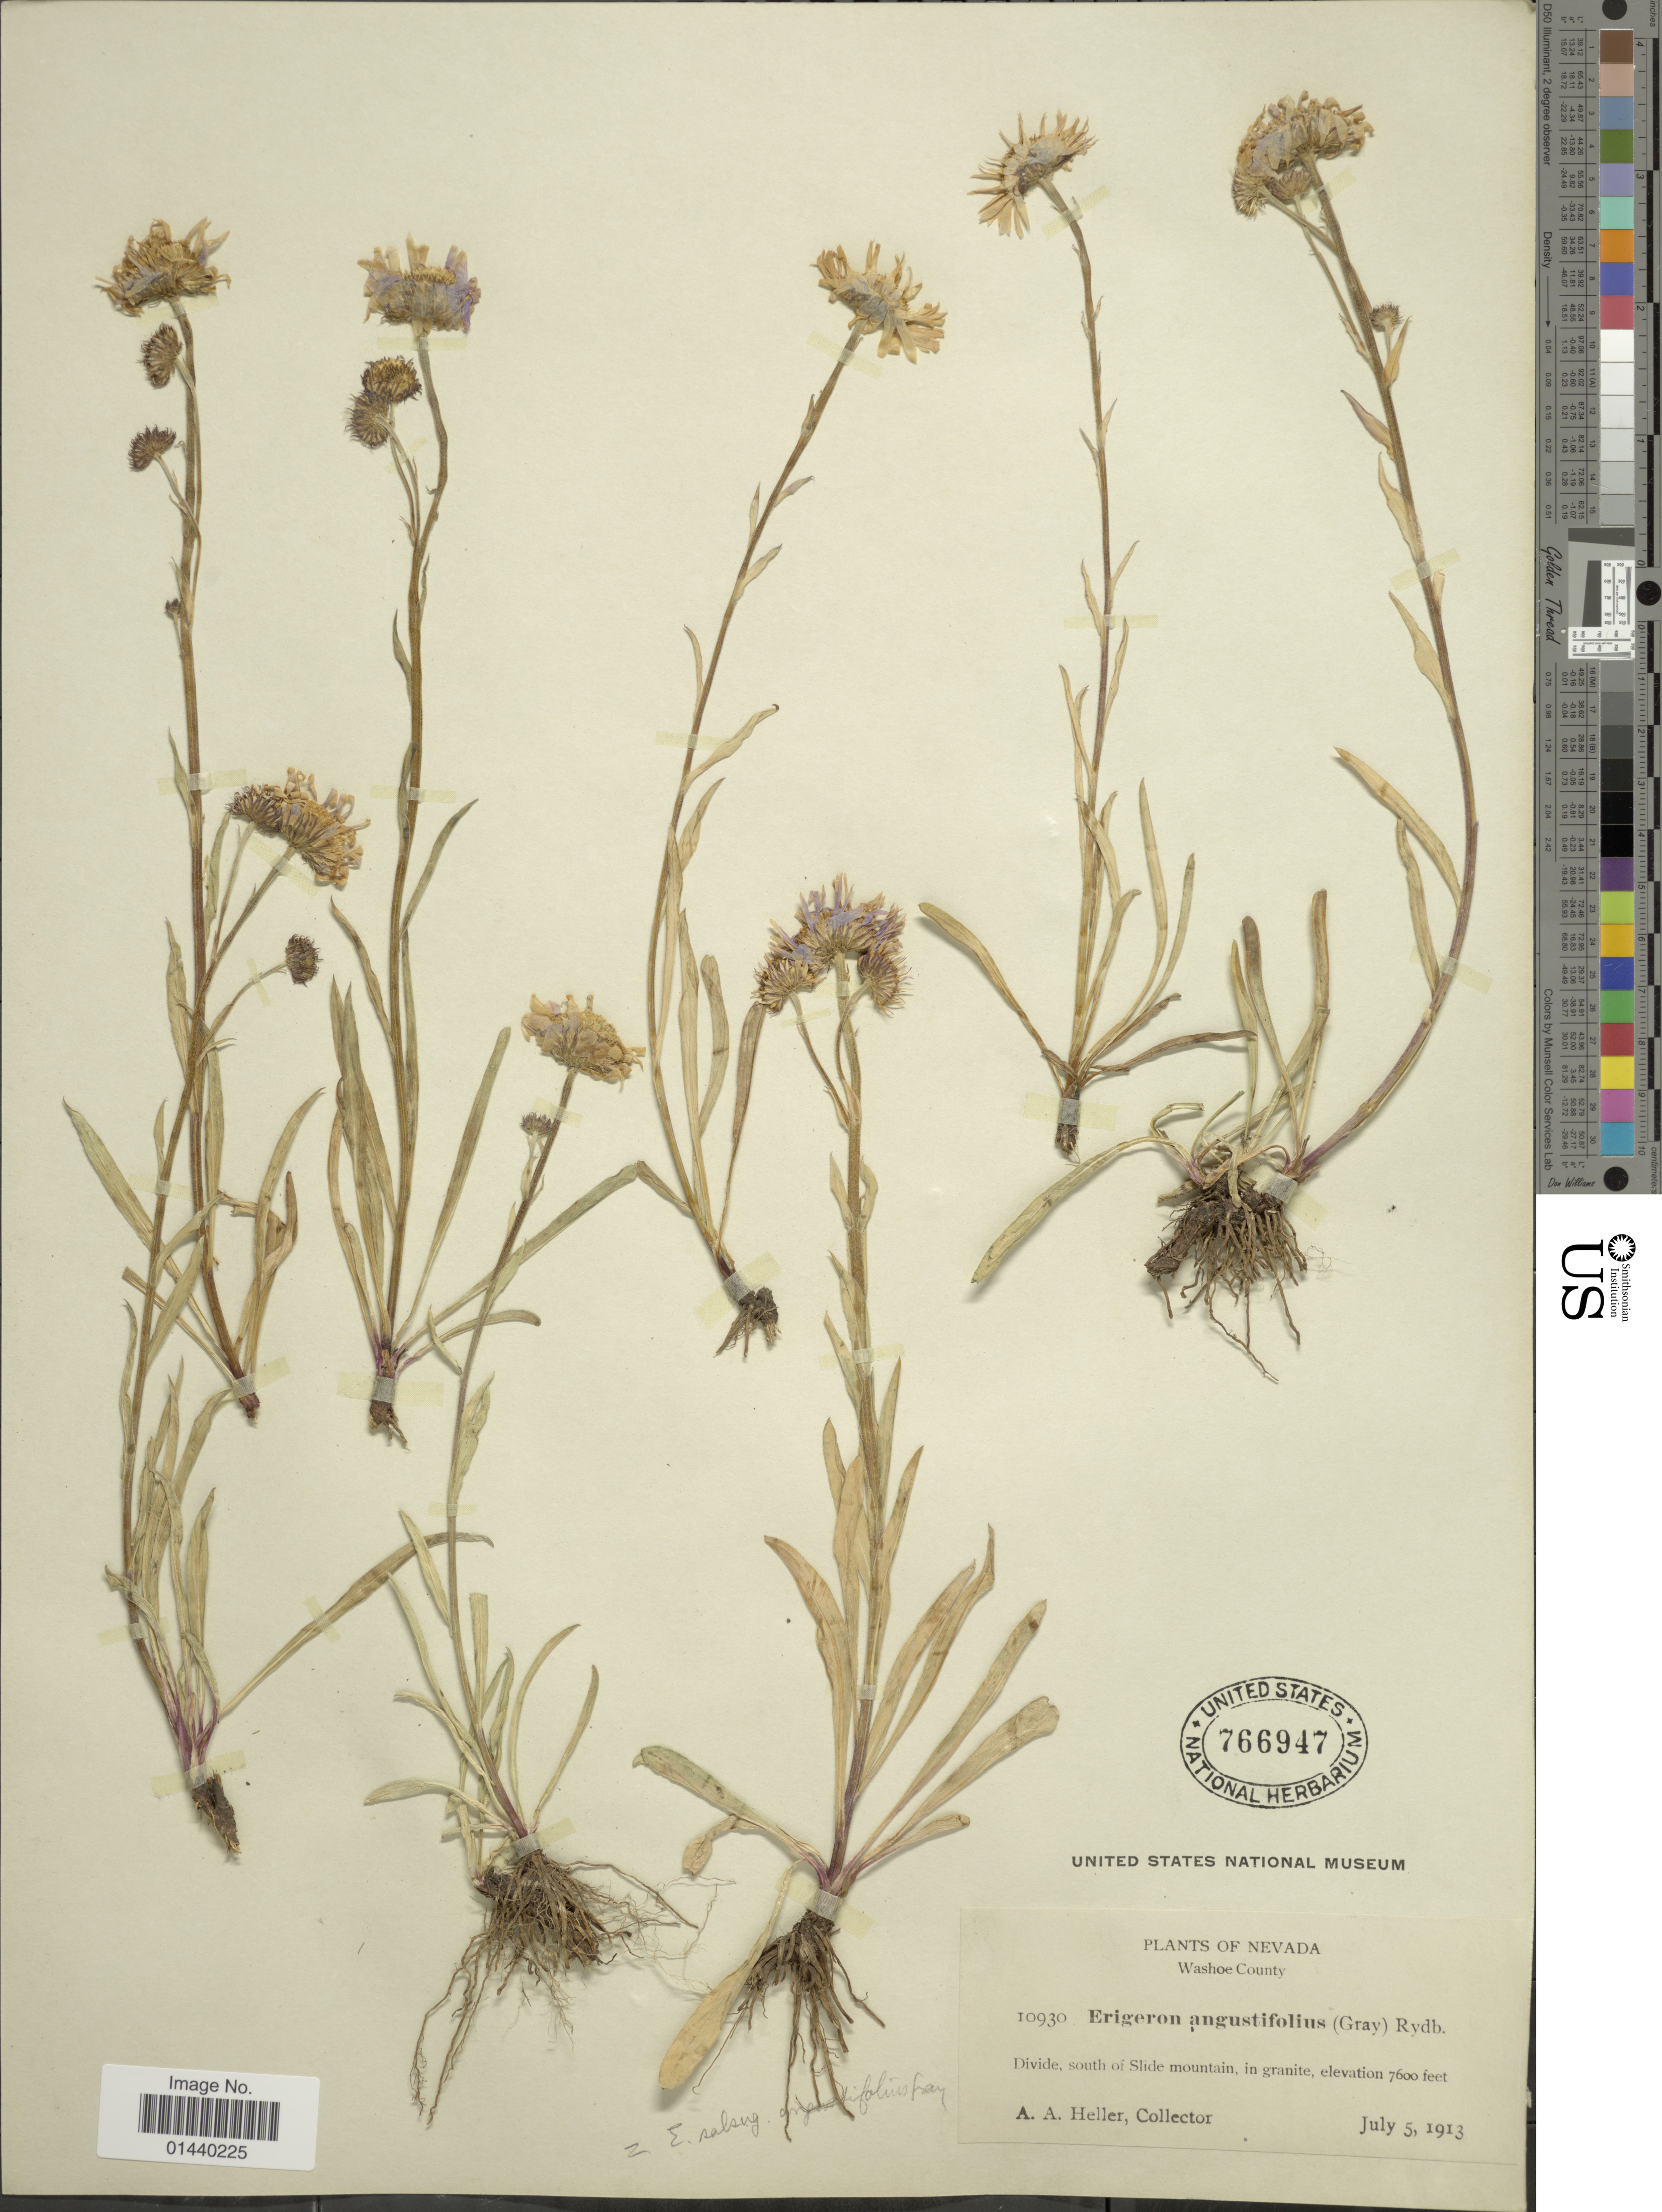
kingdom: Plantae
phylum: Tracheophyta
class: Magnoliopsida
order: Asterales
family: Asteraceae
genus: Erigeron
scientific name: Erigeron salsuginosus var. angustifolius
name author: A. Gray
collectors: A. A. Heller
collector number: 10930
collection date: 1913-07-05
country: United States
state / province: Nevada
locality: Washoe County. Divide, south of Slide mountain.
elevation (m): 2316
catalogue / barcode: US 766947